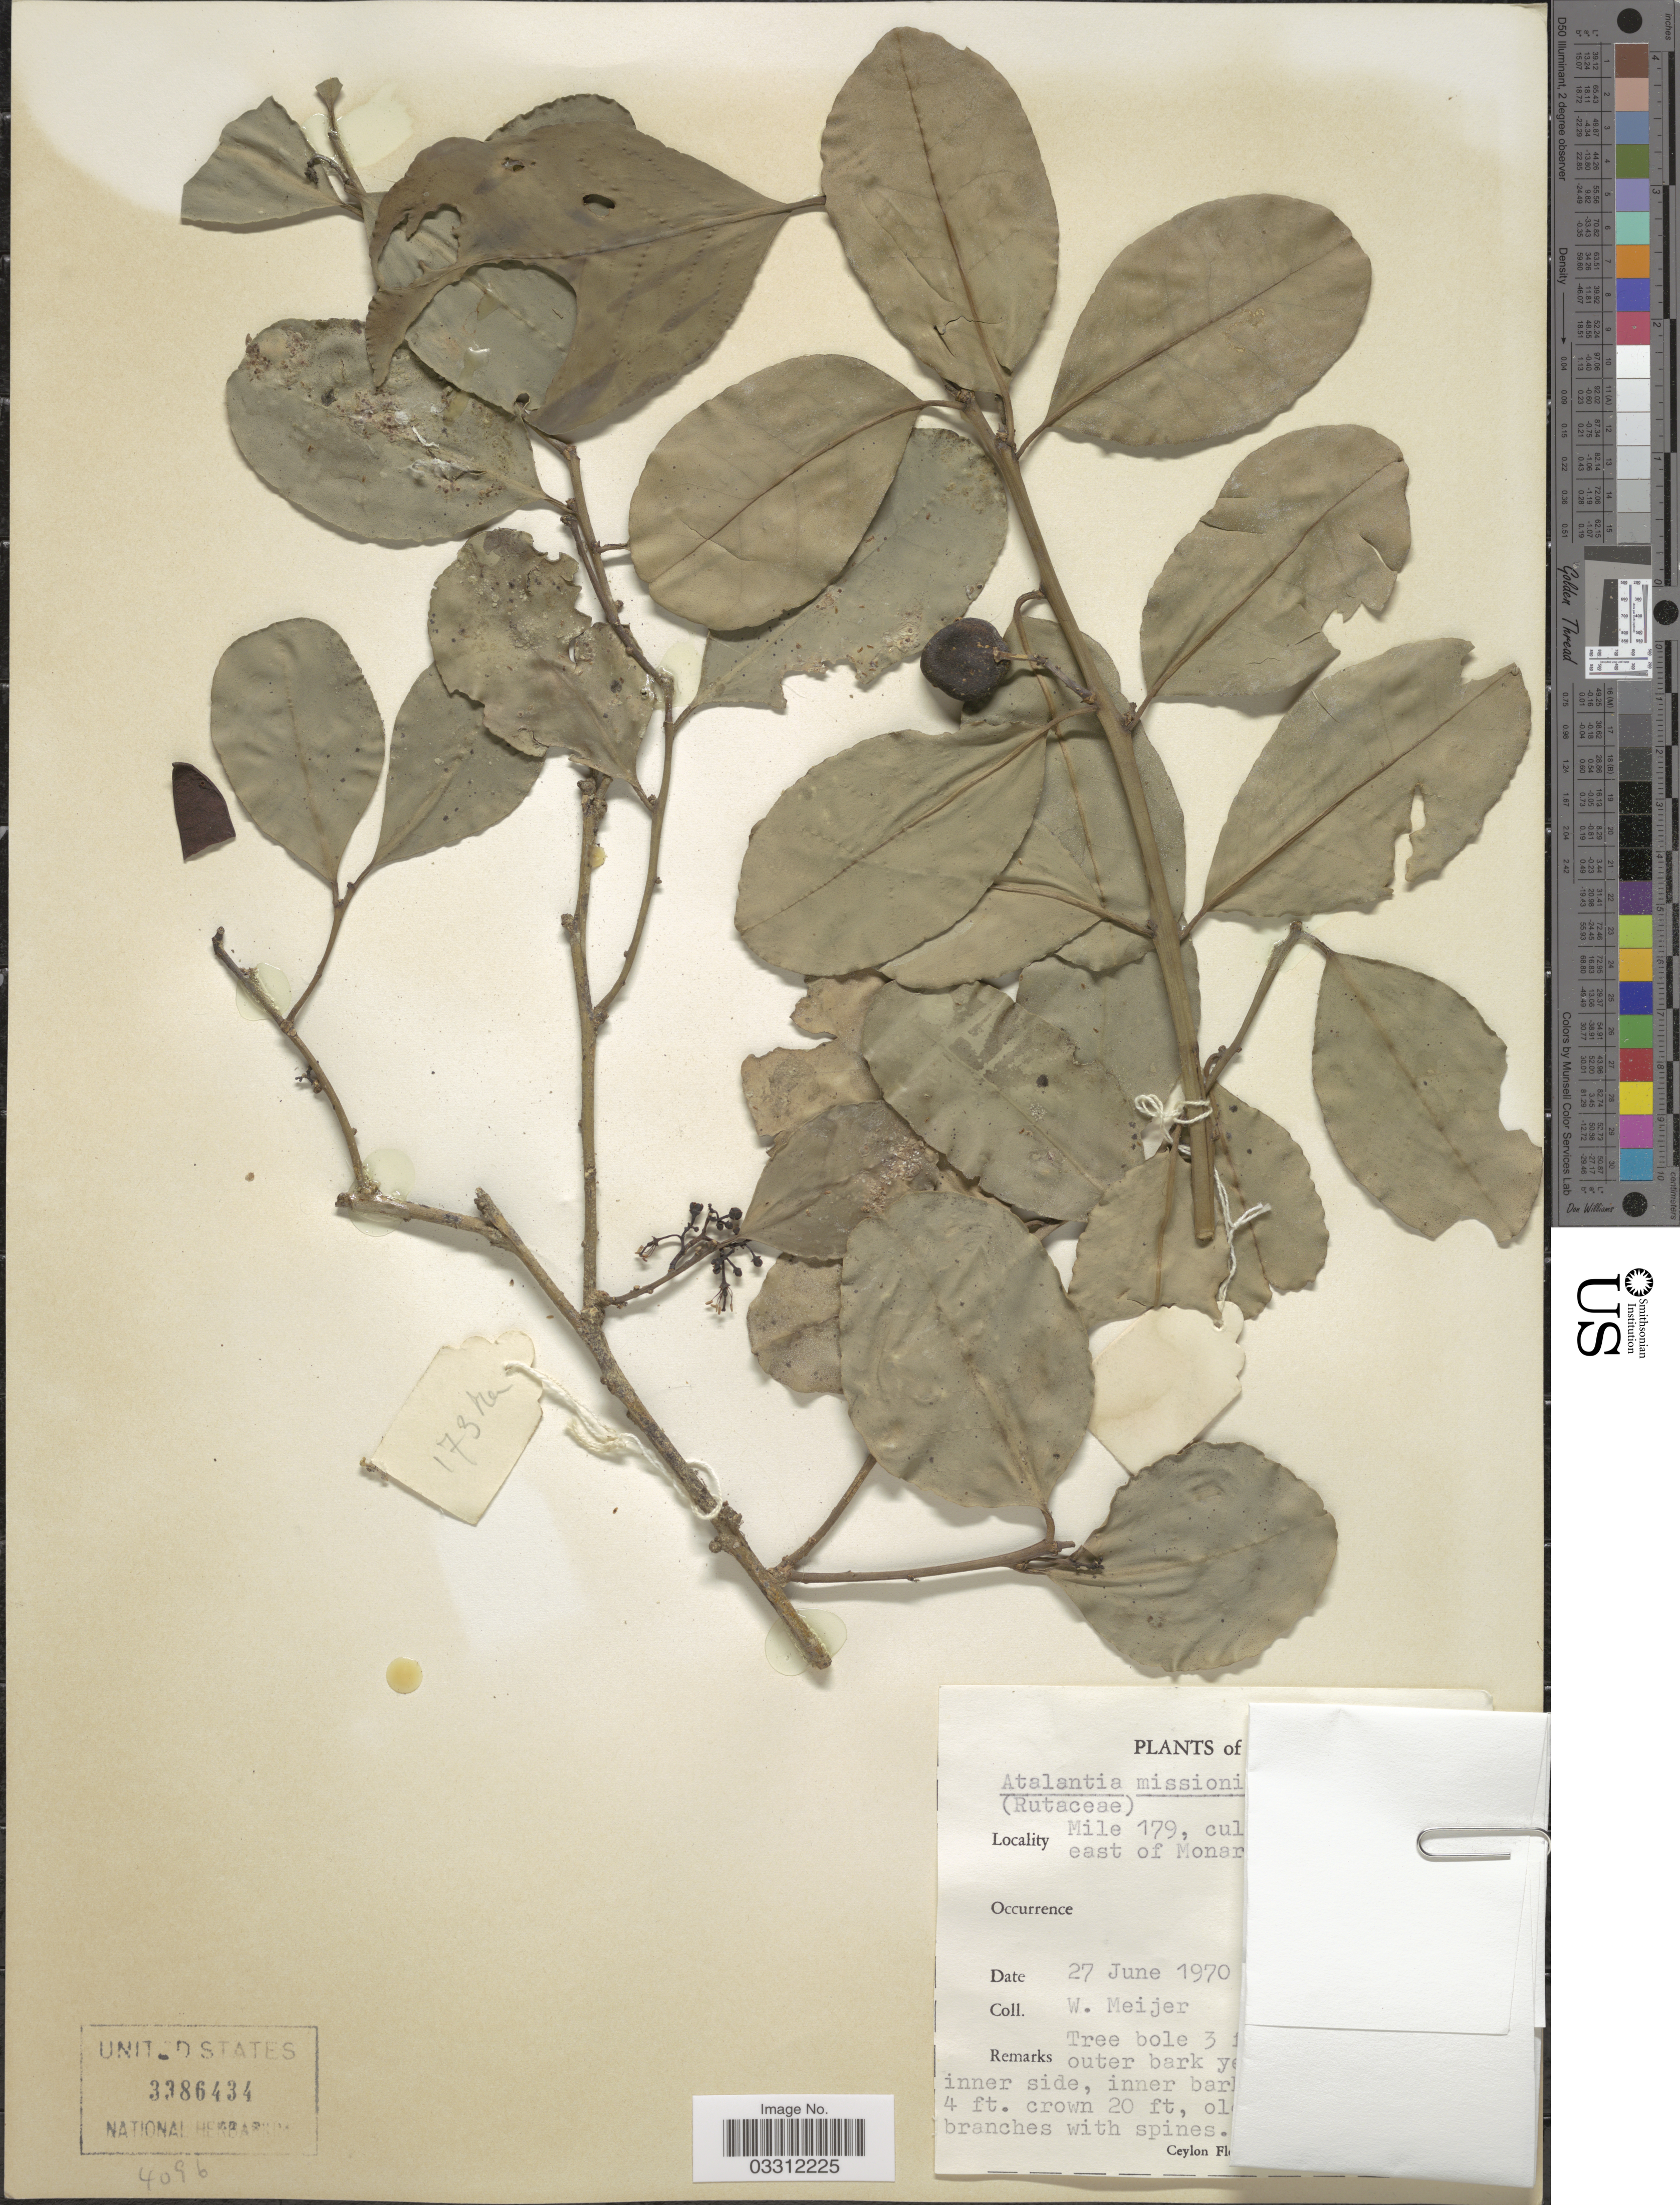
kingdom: Plantae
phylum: Tracheophyta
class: Magnoliopsida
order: Sapindales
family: Rutaceae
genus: Atalantia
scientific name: Atalantia missionis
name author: (Wall. ex Wight) Oliv.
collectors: W. Meijer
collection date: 1970-06-27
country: Sri Lanka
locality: Mile 179, cul [illegible text], east of Monar[illegible text], Ceylon.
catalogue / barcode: US 3386434